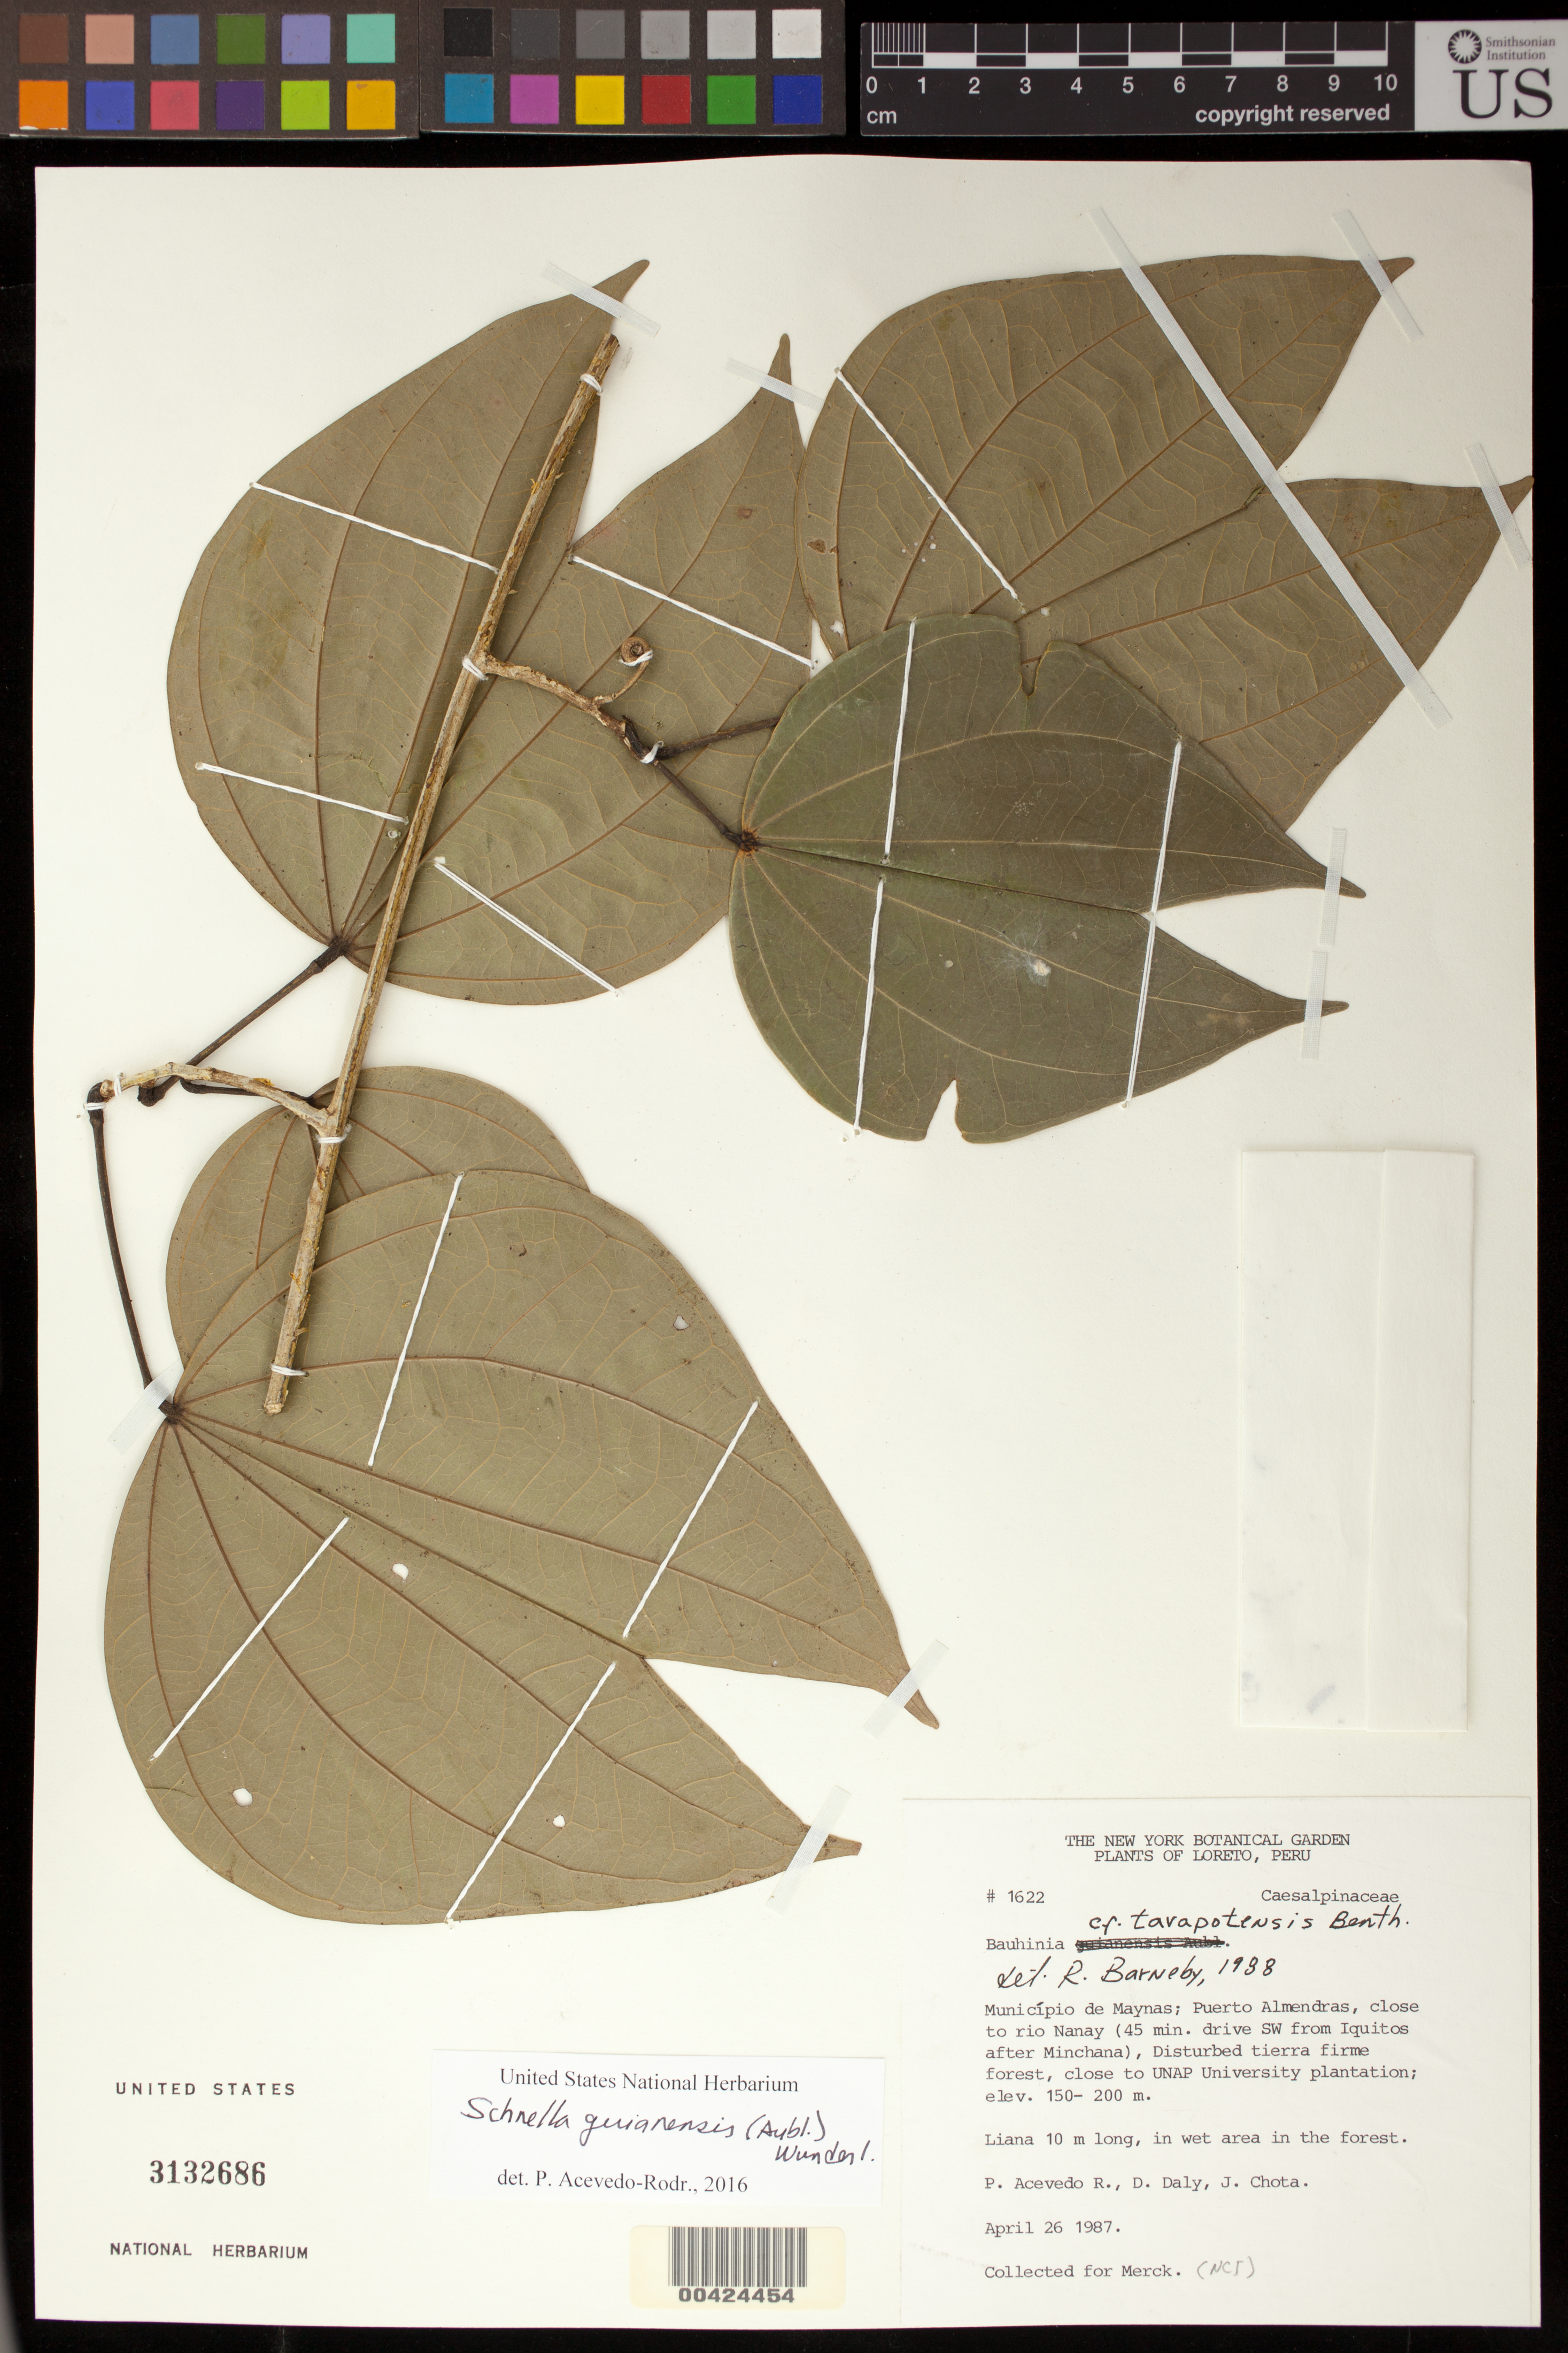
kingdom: Plantae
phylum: Tracheophyta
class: Magnoliopsida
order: Fabales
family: Fabaceae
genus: Bauhinia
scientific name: Bauhinia tarapotensis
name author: Benth.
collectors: P. Acevedo-Rodr., D. C. Daly & J. Chota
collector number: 1622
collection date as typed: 26 Apr 1987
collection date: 1987-04-26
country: Peru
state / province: Loreto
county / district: Maynas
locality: Puerto almendras; close to rio nanay (45 min drive sw from iquitos after minchana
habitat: Disturbed tierra firme forest. In wet area in the forest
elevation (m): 150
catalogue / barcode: US 3132686